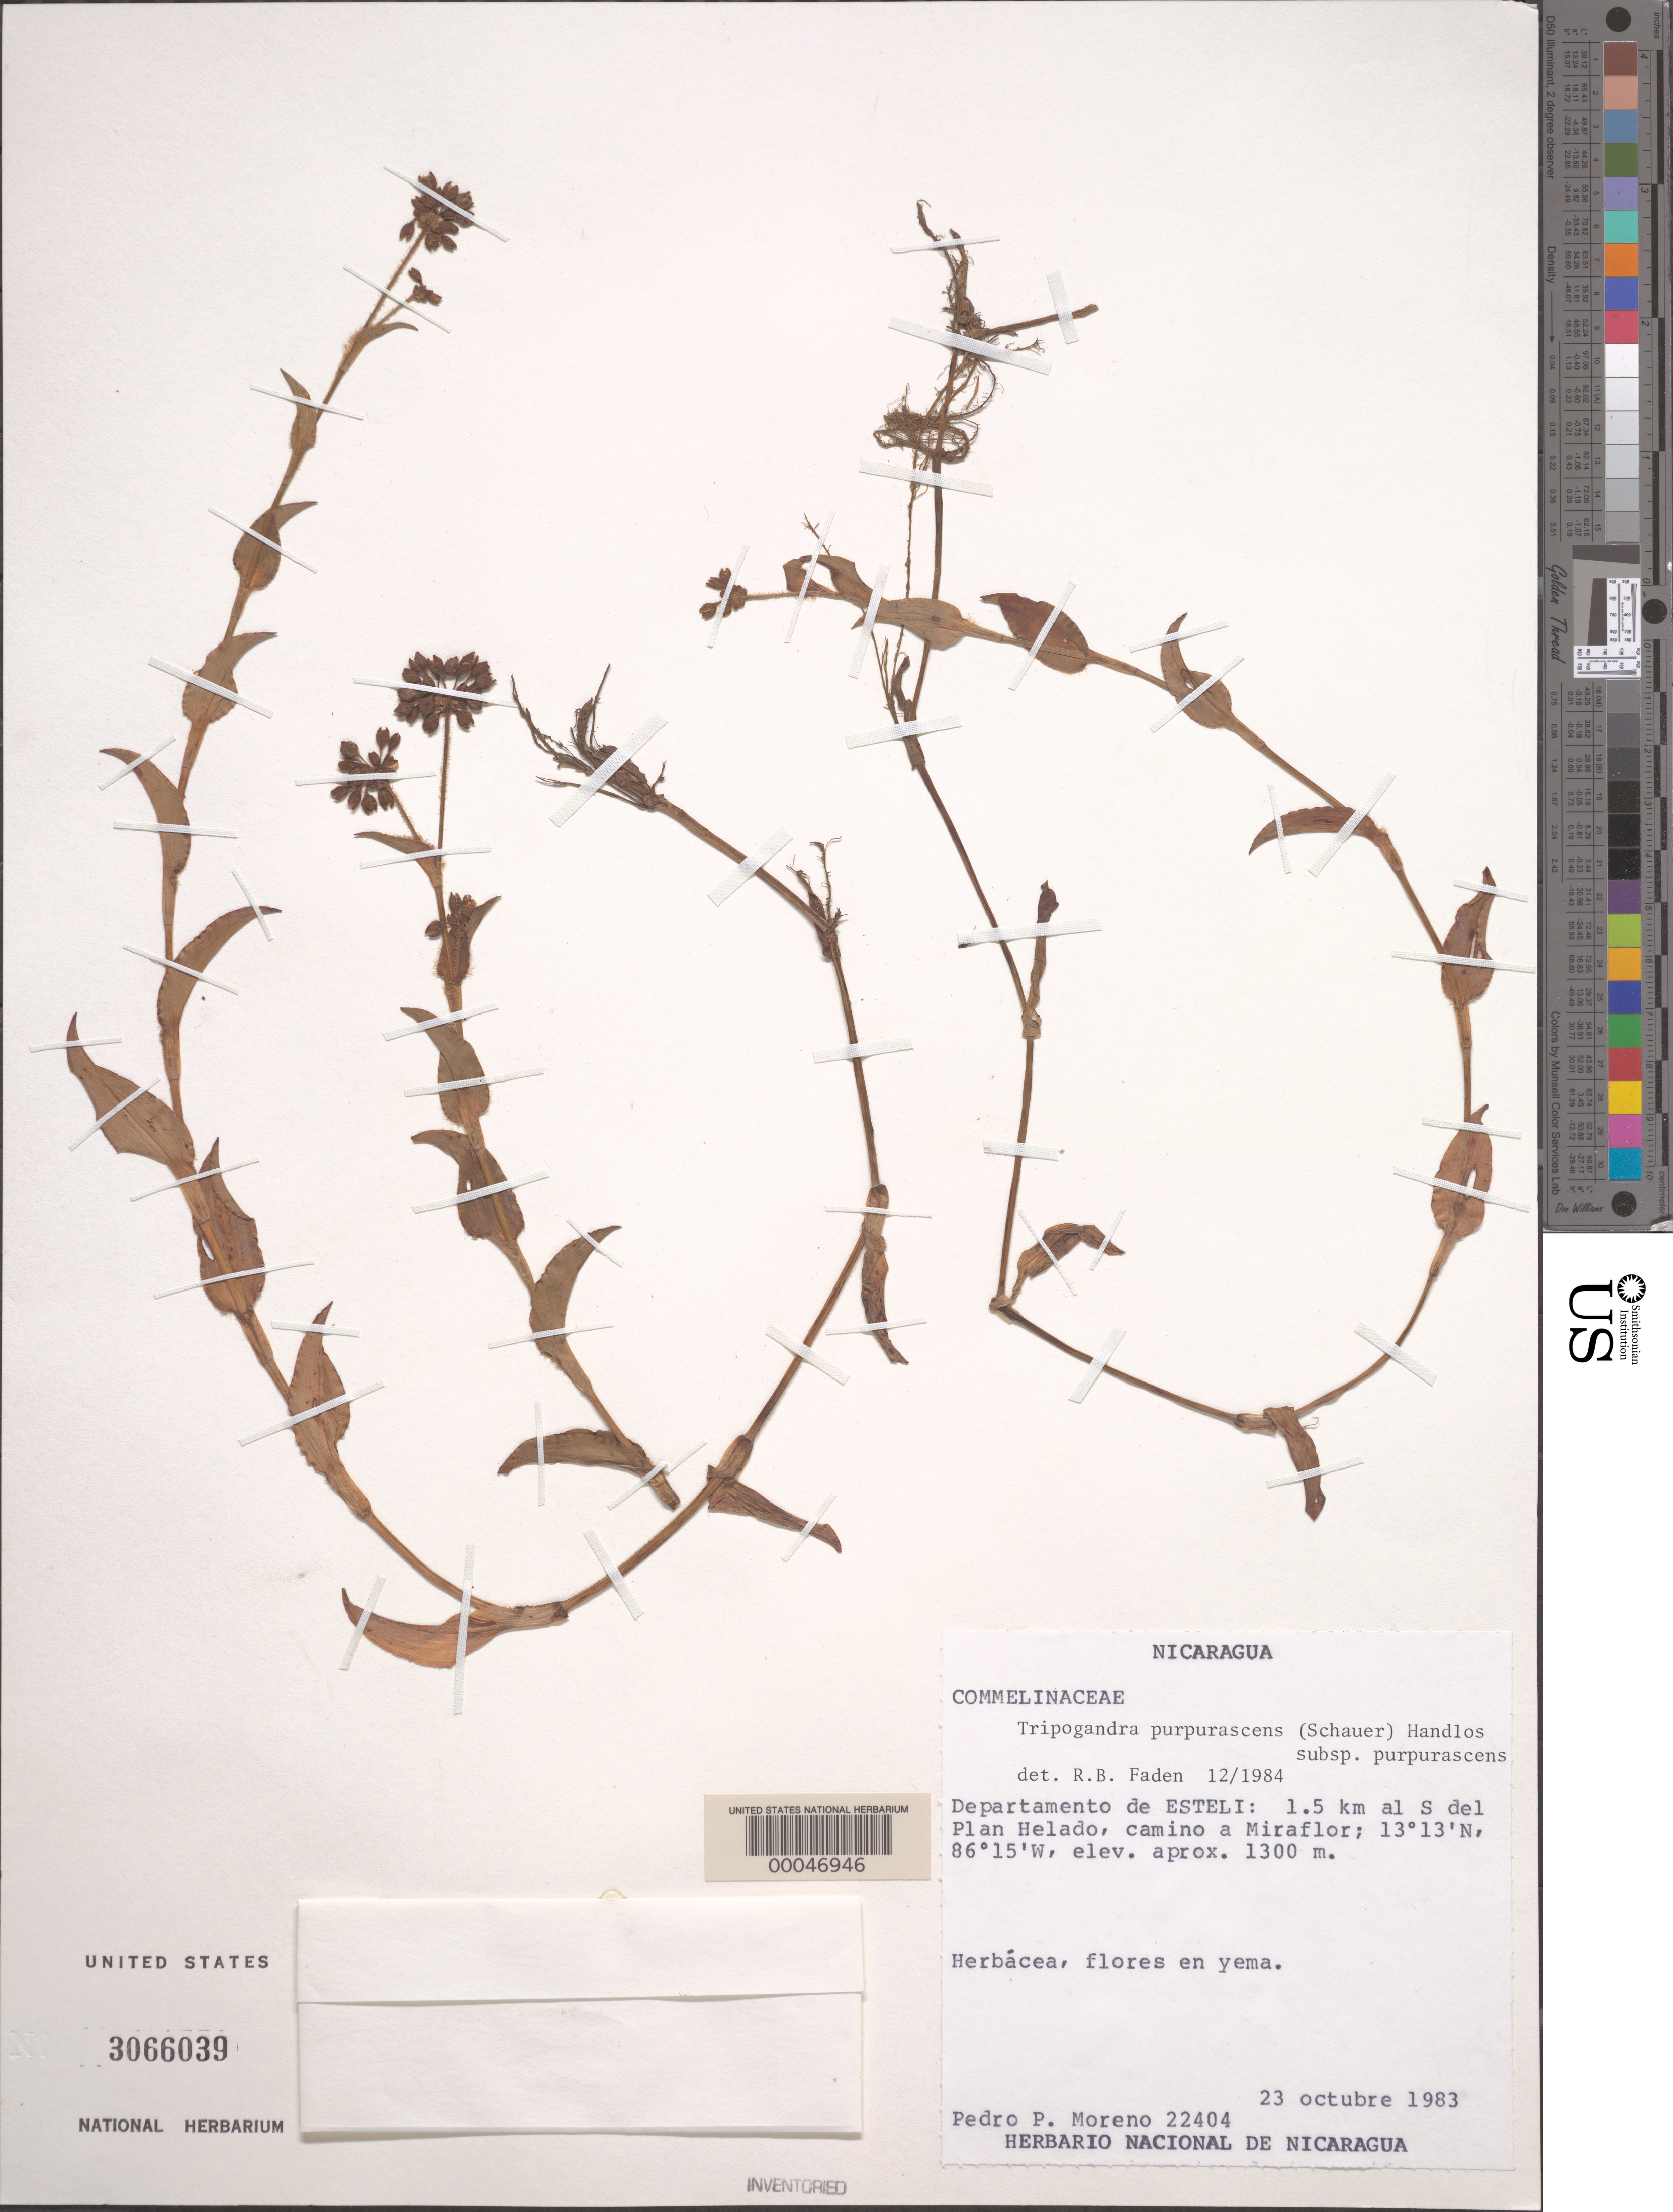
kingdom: Plantae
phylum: Tracheophyta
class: Liliopsida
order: Commelinales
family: Commelinaceae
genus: Tripogandra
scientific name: Tripogandra purpurascens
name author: (S. Schauer) Handlos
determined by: Faden, Robert B., (US), Smithsonian Institution - National Museum of Natural History (UNITED STATES)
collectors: P. Moreno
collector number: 22404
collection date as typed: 23 Oct 1983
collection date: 1983-10-23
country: Nicaragua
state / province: Estelí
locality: S of plan helado, road to miraflor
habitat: Roadside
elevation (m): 1300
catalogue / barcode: US 3066039